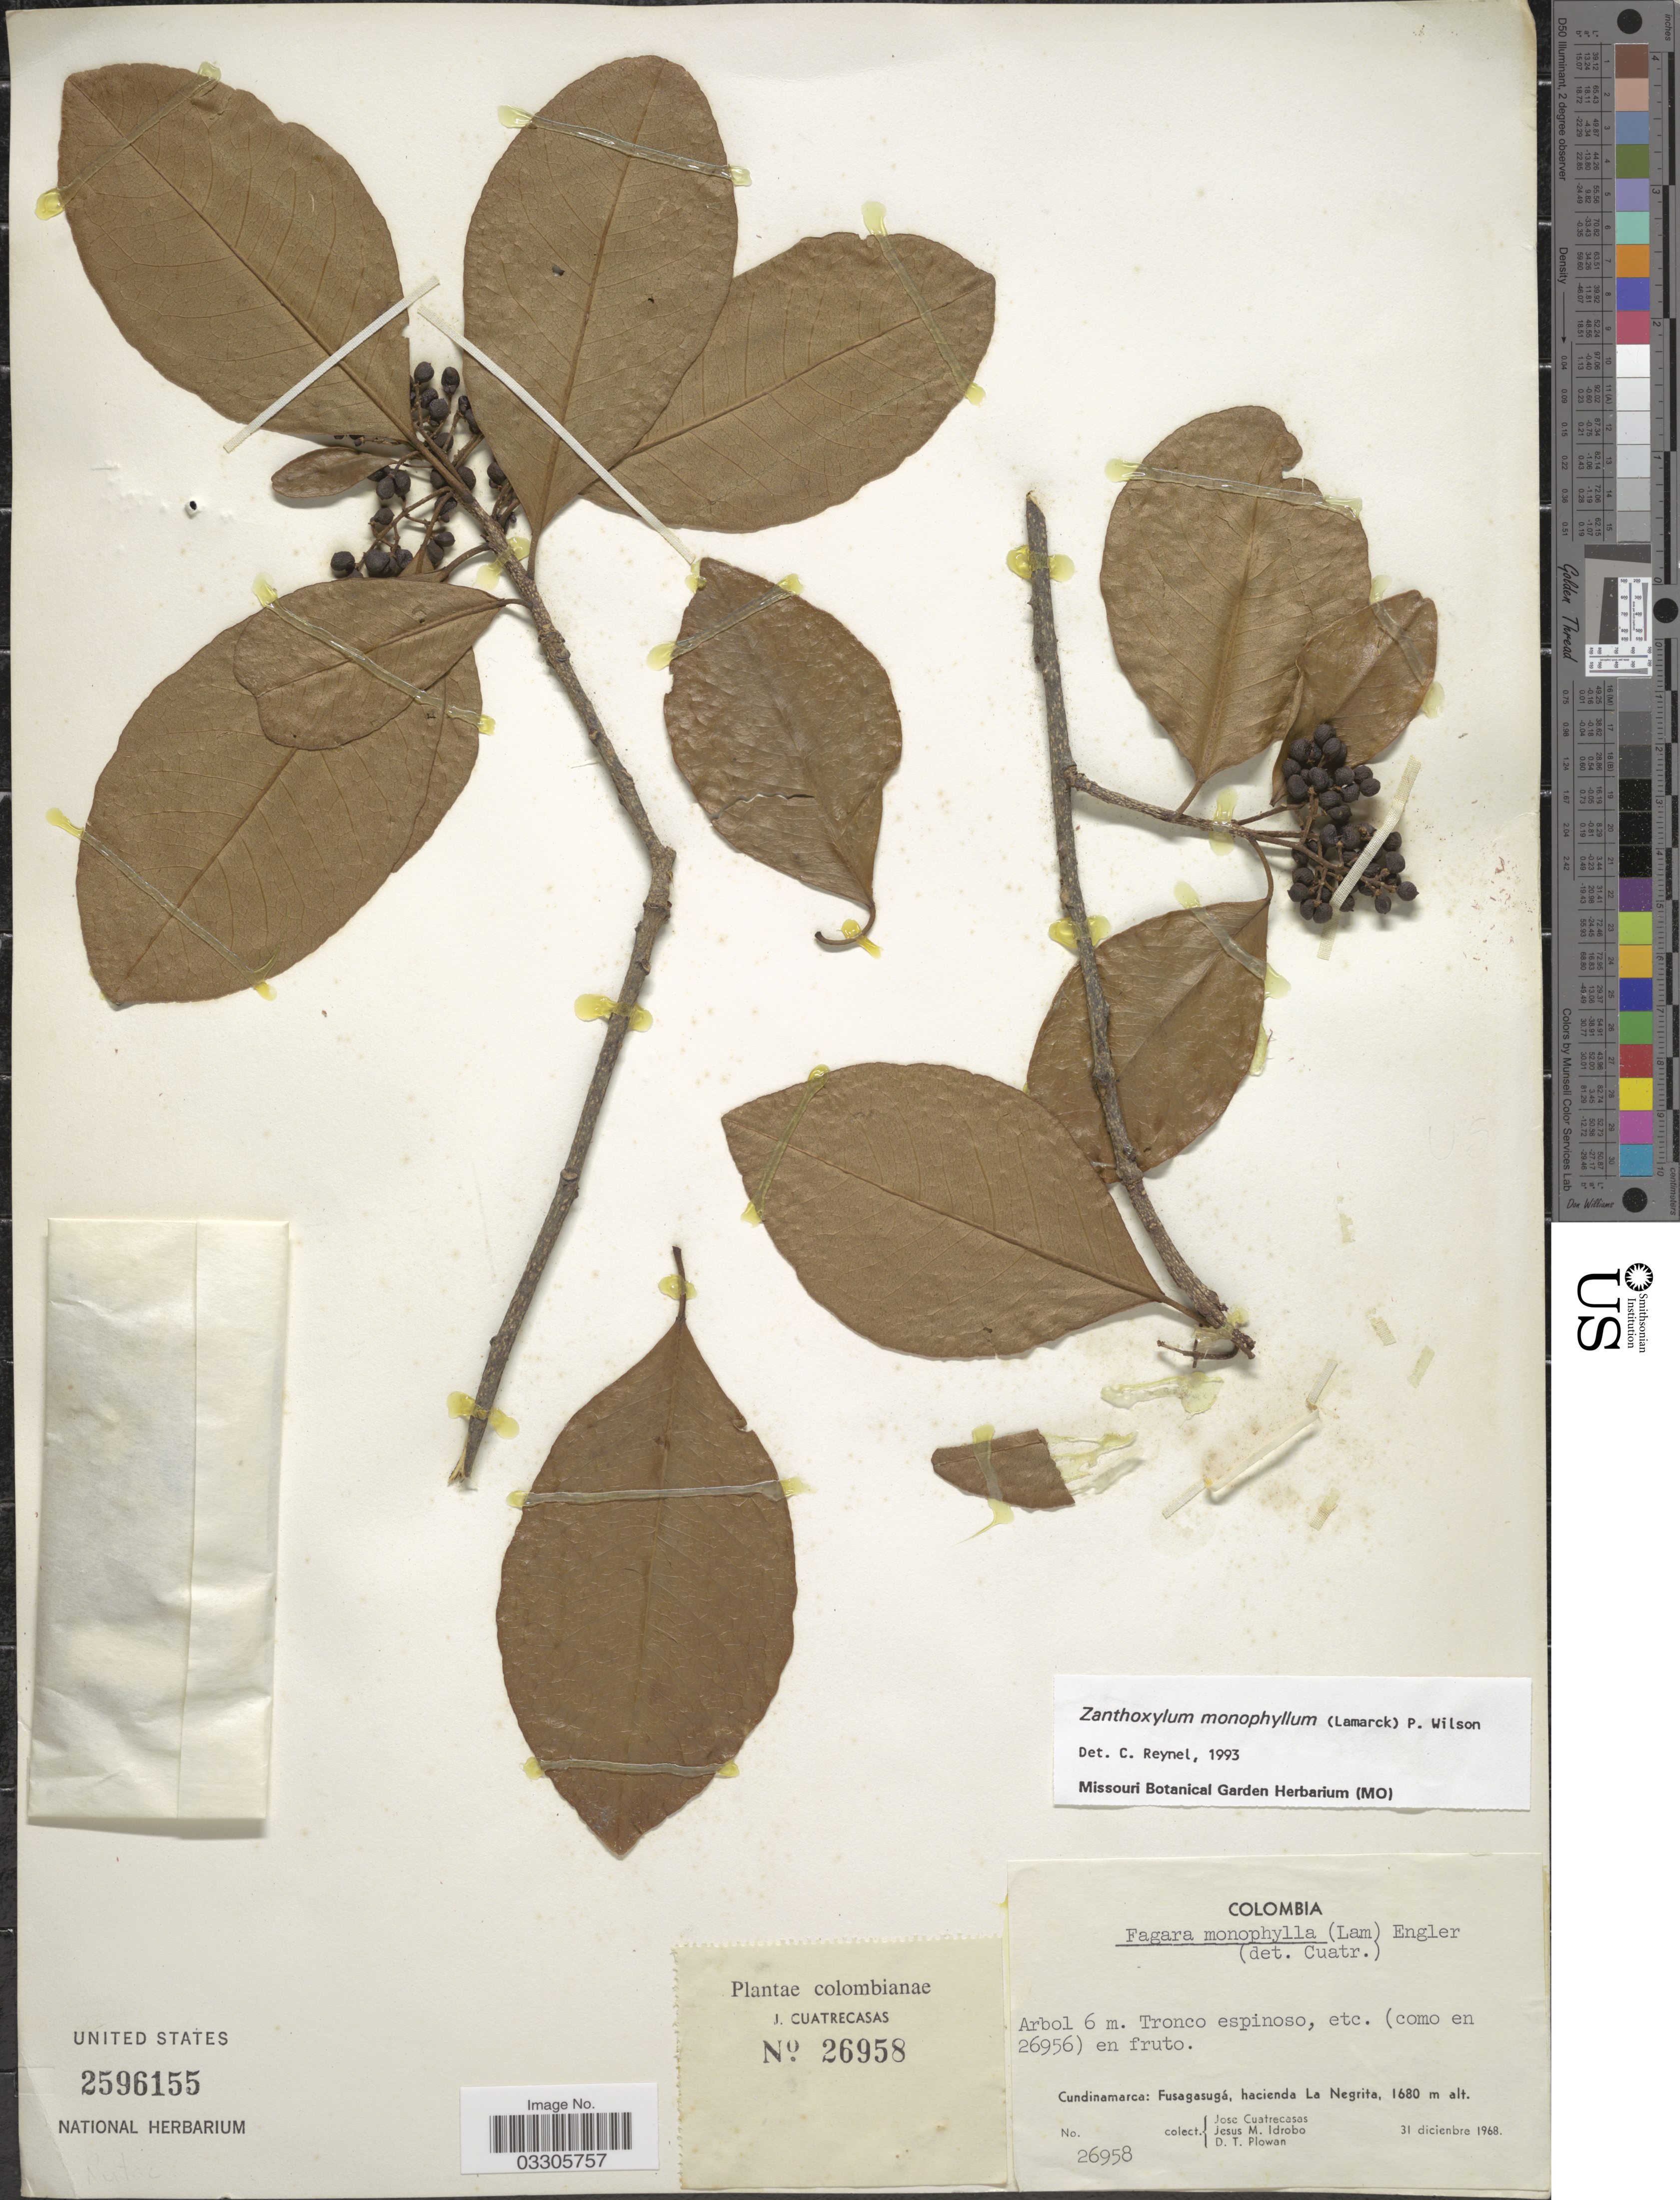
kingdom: Plantae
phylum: Tracheophyta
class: Magnoliopsida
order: Sapindales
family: Rutaceae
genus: Zanthoxylum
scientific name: Zanthoxylum monophyllum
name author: (Lam.) P. Wilson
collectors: J. Cuatrecasas, J. M. Idrobo & D. Plowan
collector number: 26958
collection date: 1968-12-31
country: Colombia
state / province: Cundinamarca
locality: Fusagasugá, hacienda La Negrita.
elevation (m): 1680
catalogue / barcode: US 2596155